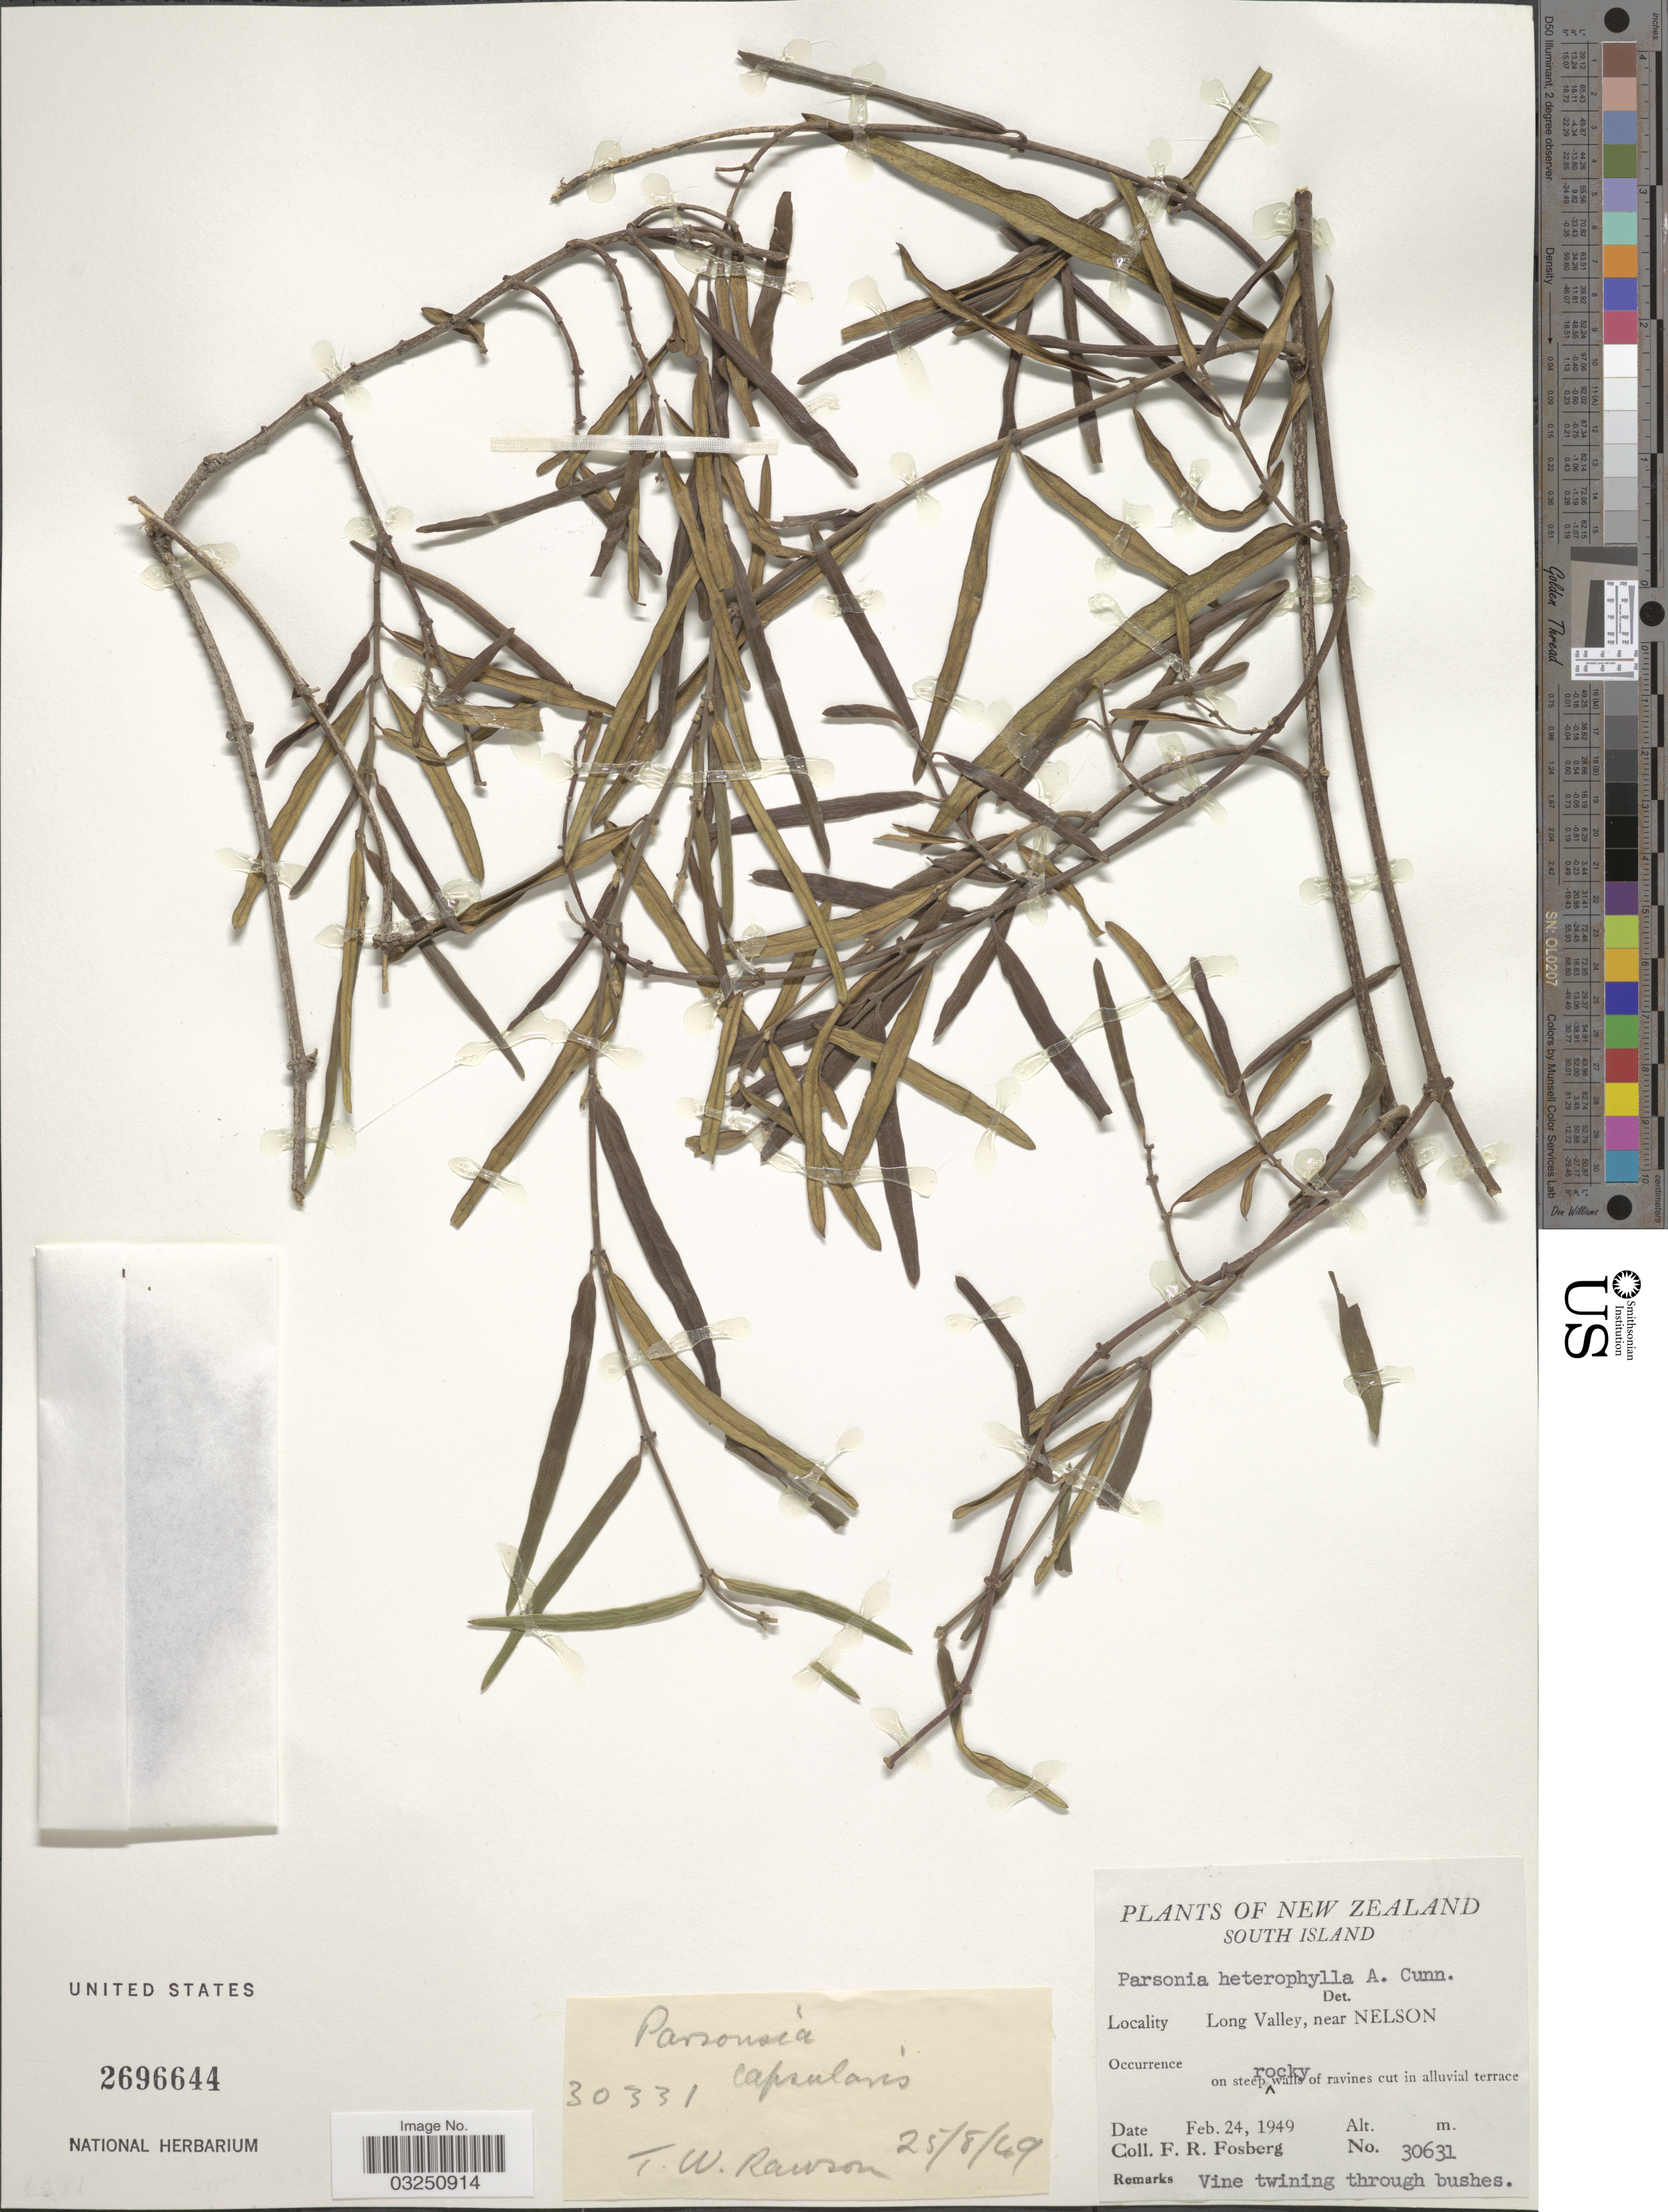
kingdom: Plantae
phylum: Tracheophyta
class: Magnoliopsida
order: Gentianales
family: Apocynaceae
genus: Parsonsia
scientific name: Parsonsia heterophylla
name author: A. Cunn.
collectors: F. R. Fosberg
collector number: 30631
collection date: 1949-02-24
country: New Zealand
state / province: Nelson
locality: South Island. Long Valley, near Nelson.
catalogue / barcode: US 2696644